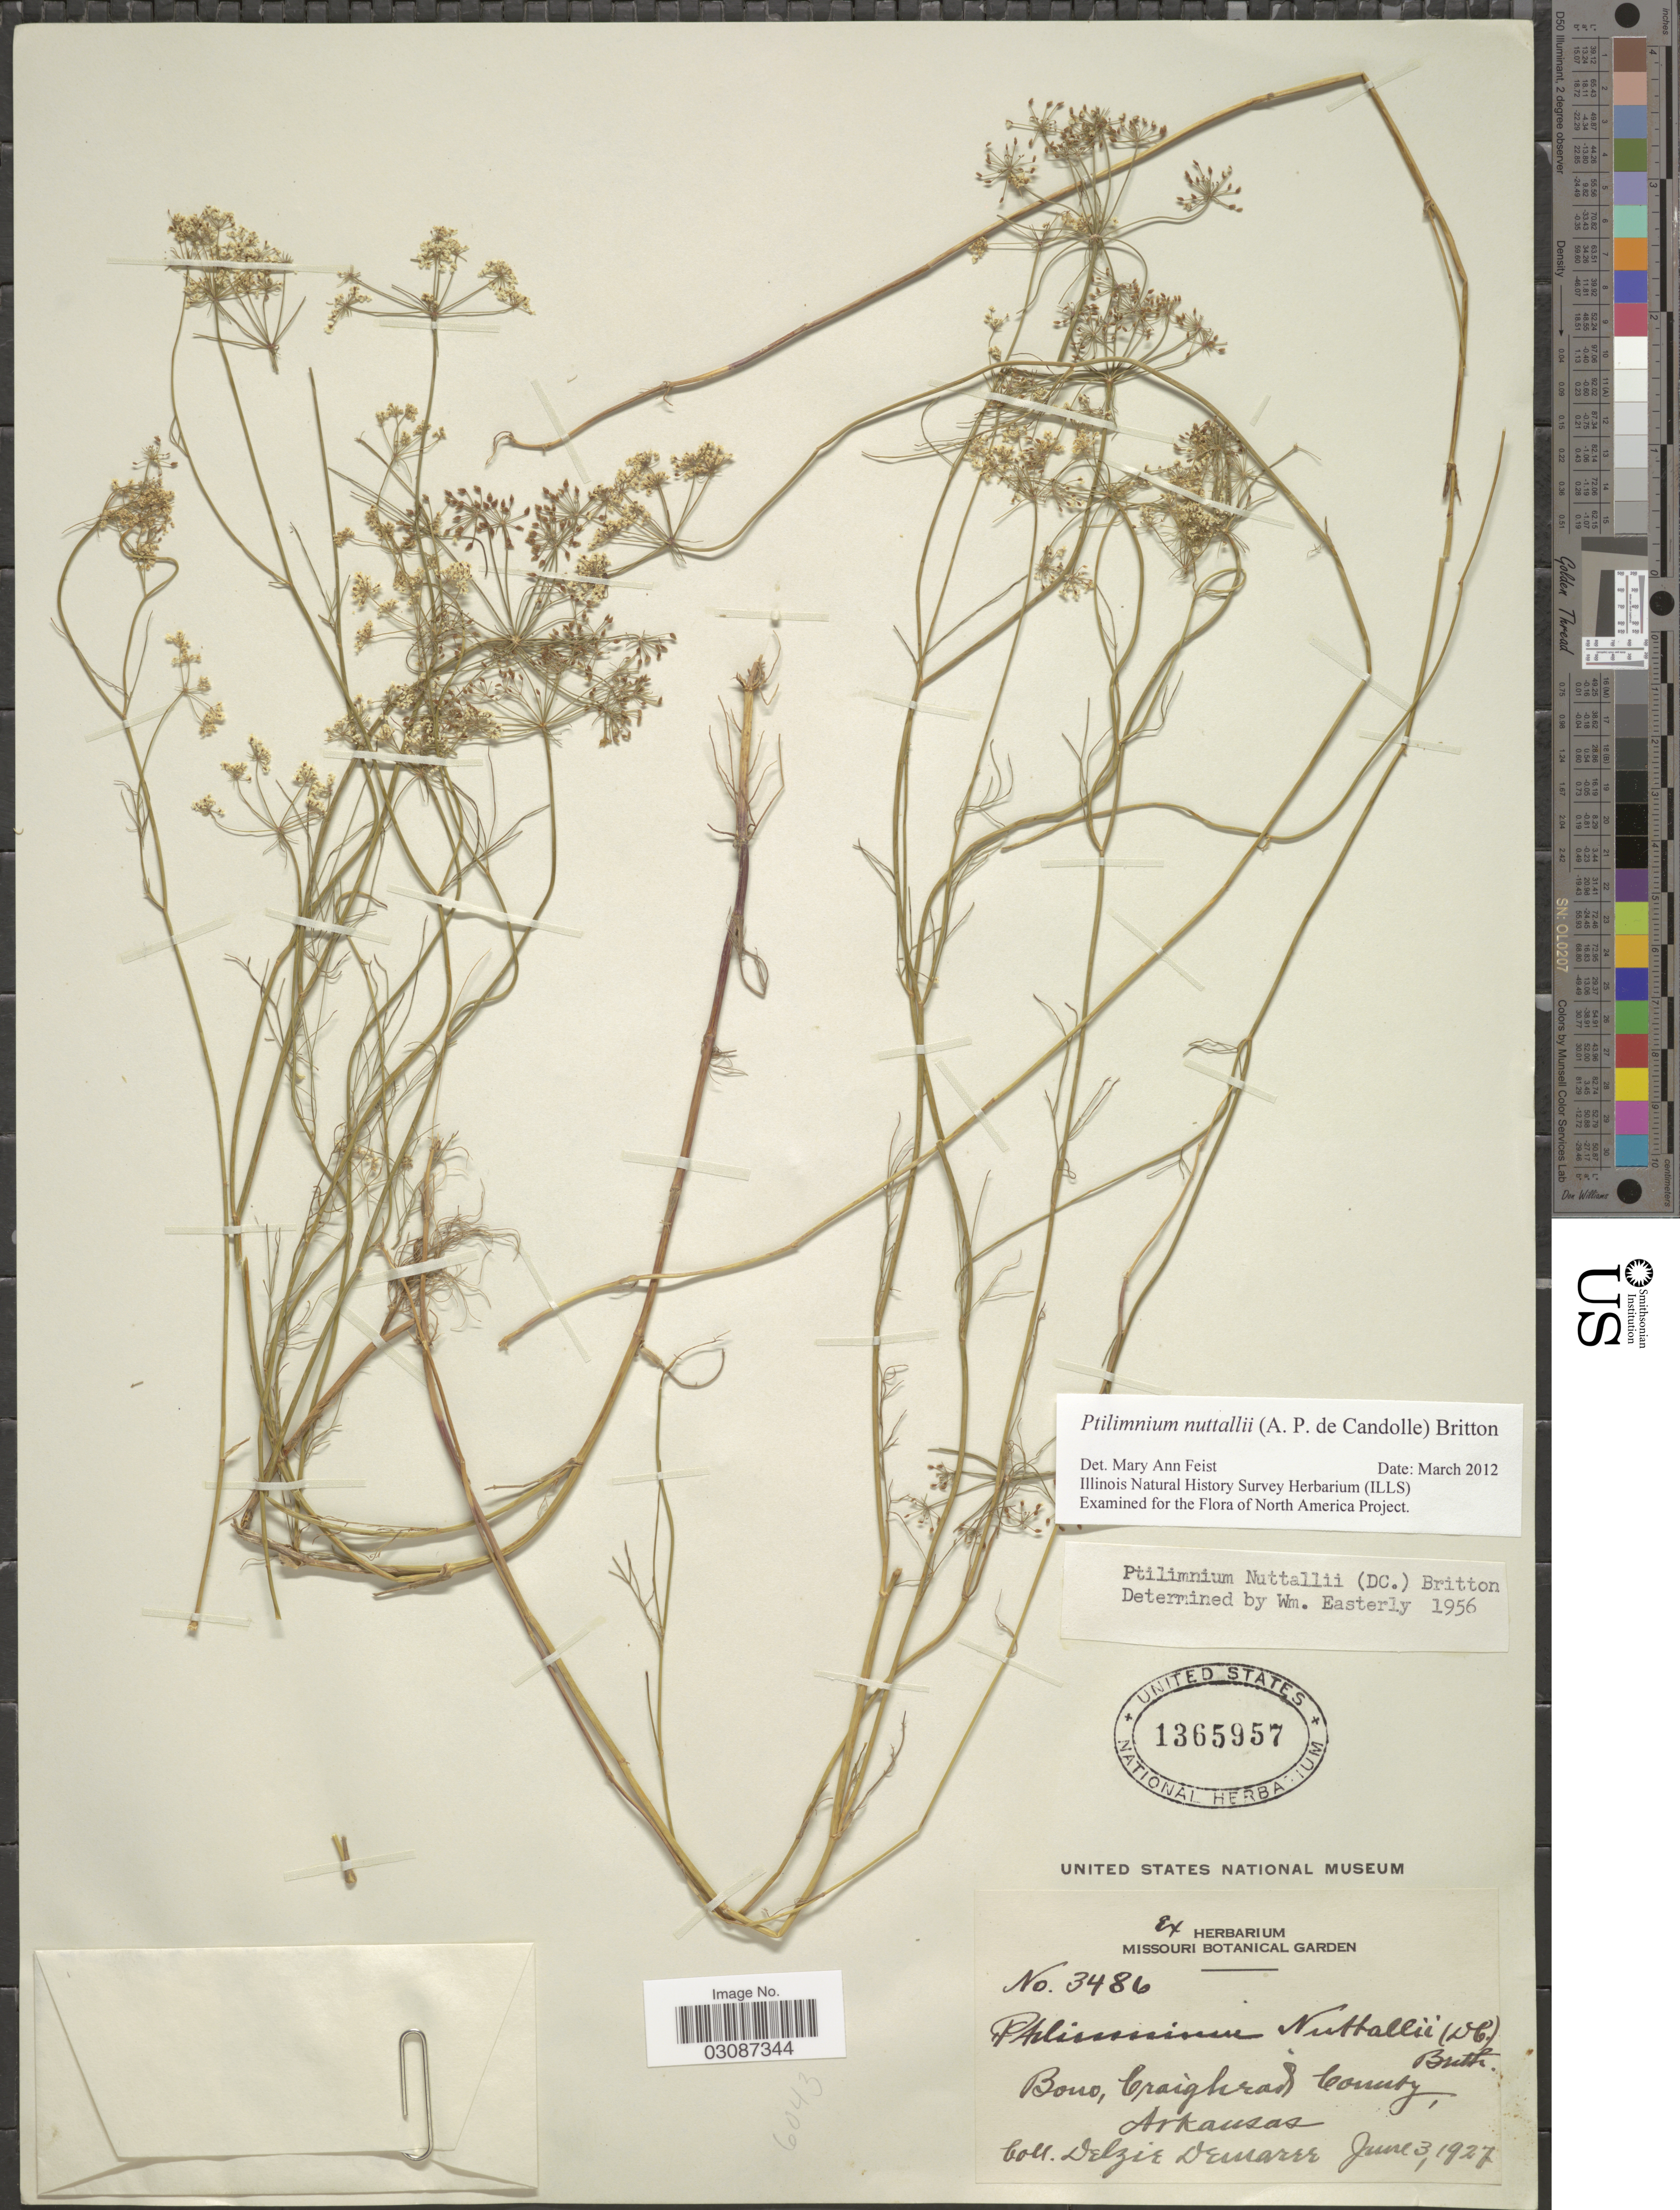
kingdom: Plantae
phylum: Tracheophyta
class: Magnoliopsida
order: Apiales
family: Apiaceae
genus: Ptilimnium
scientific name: Ptilimnium nuttallii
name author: (DC.) Britton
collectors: D. Demaree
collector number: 3486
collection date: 1927-06-03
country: United States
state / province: Arkansas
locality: Bono, Craighead County.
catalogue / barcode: US 1365957